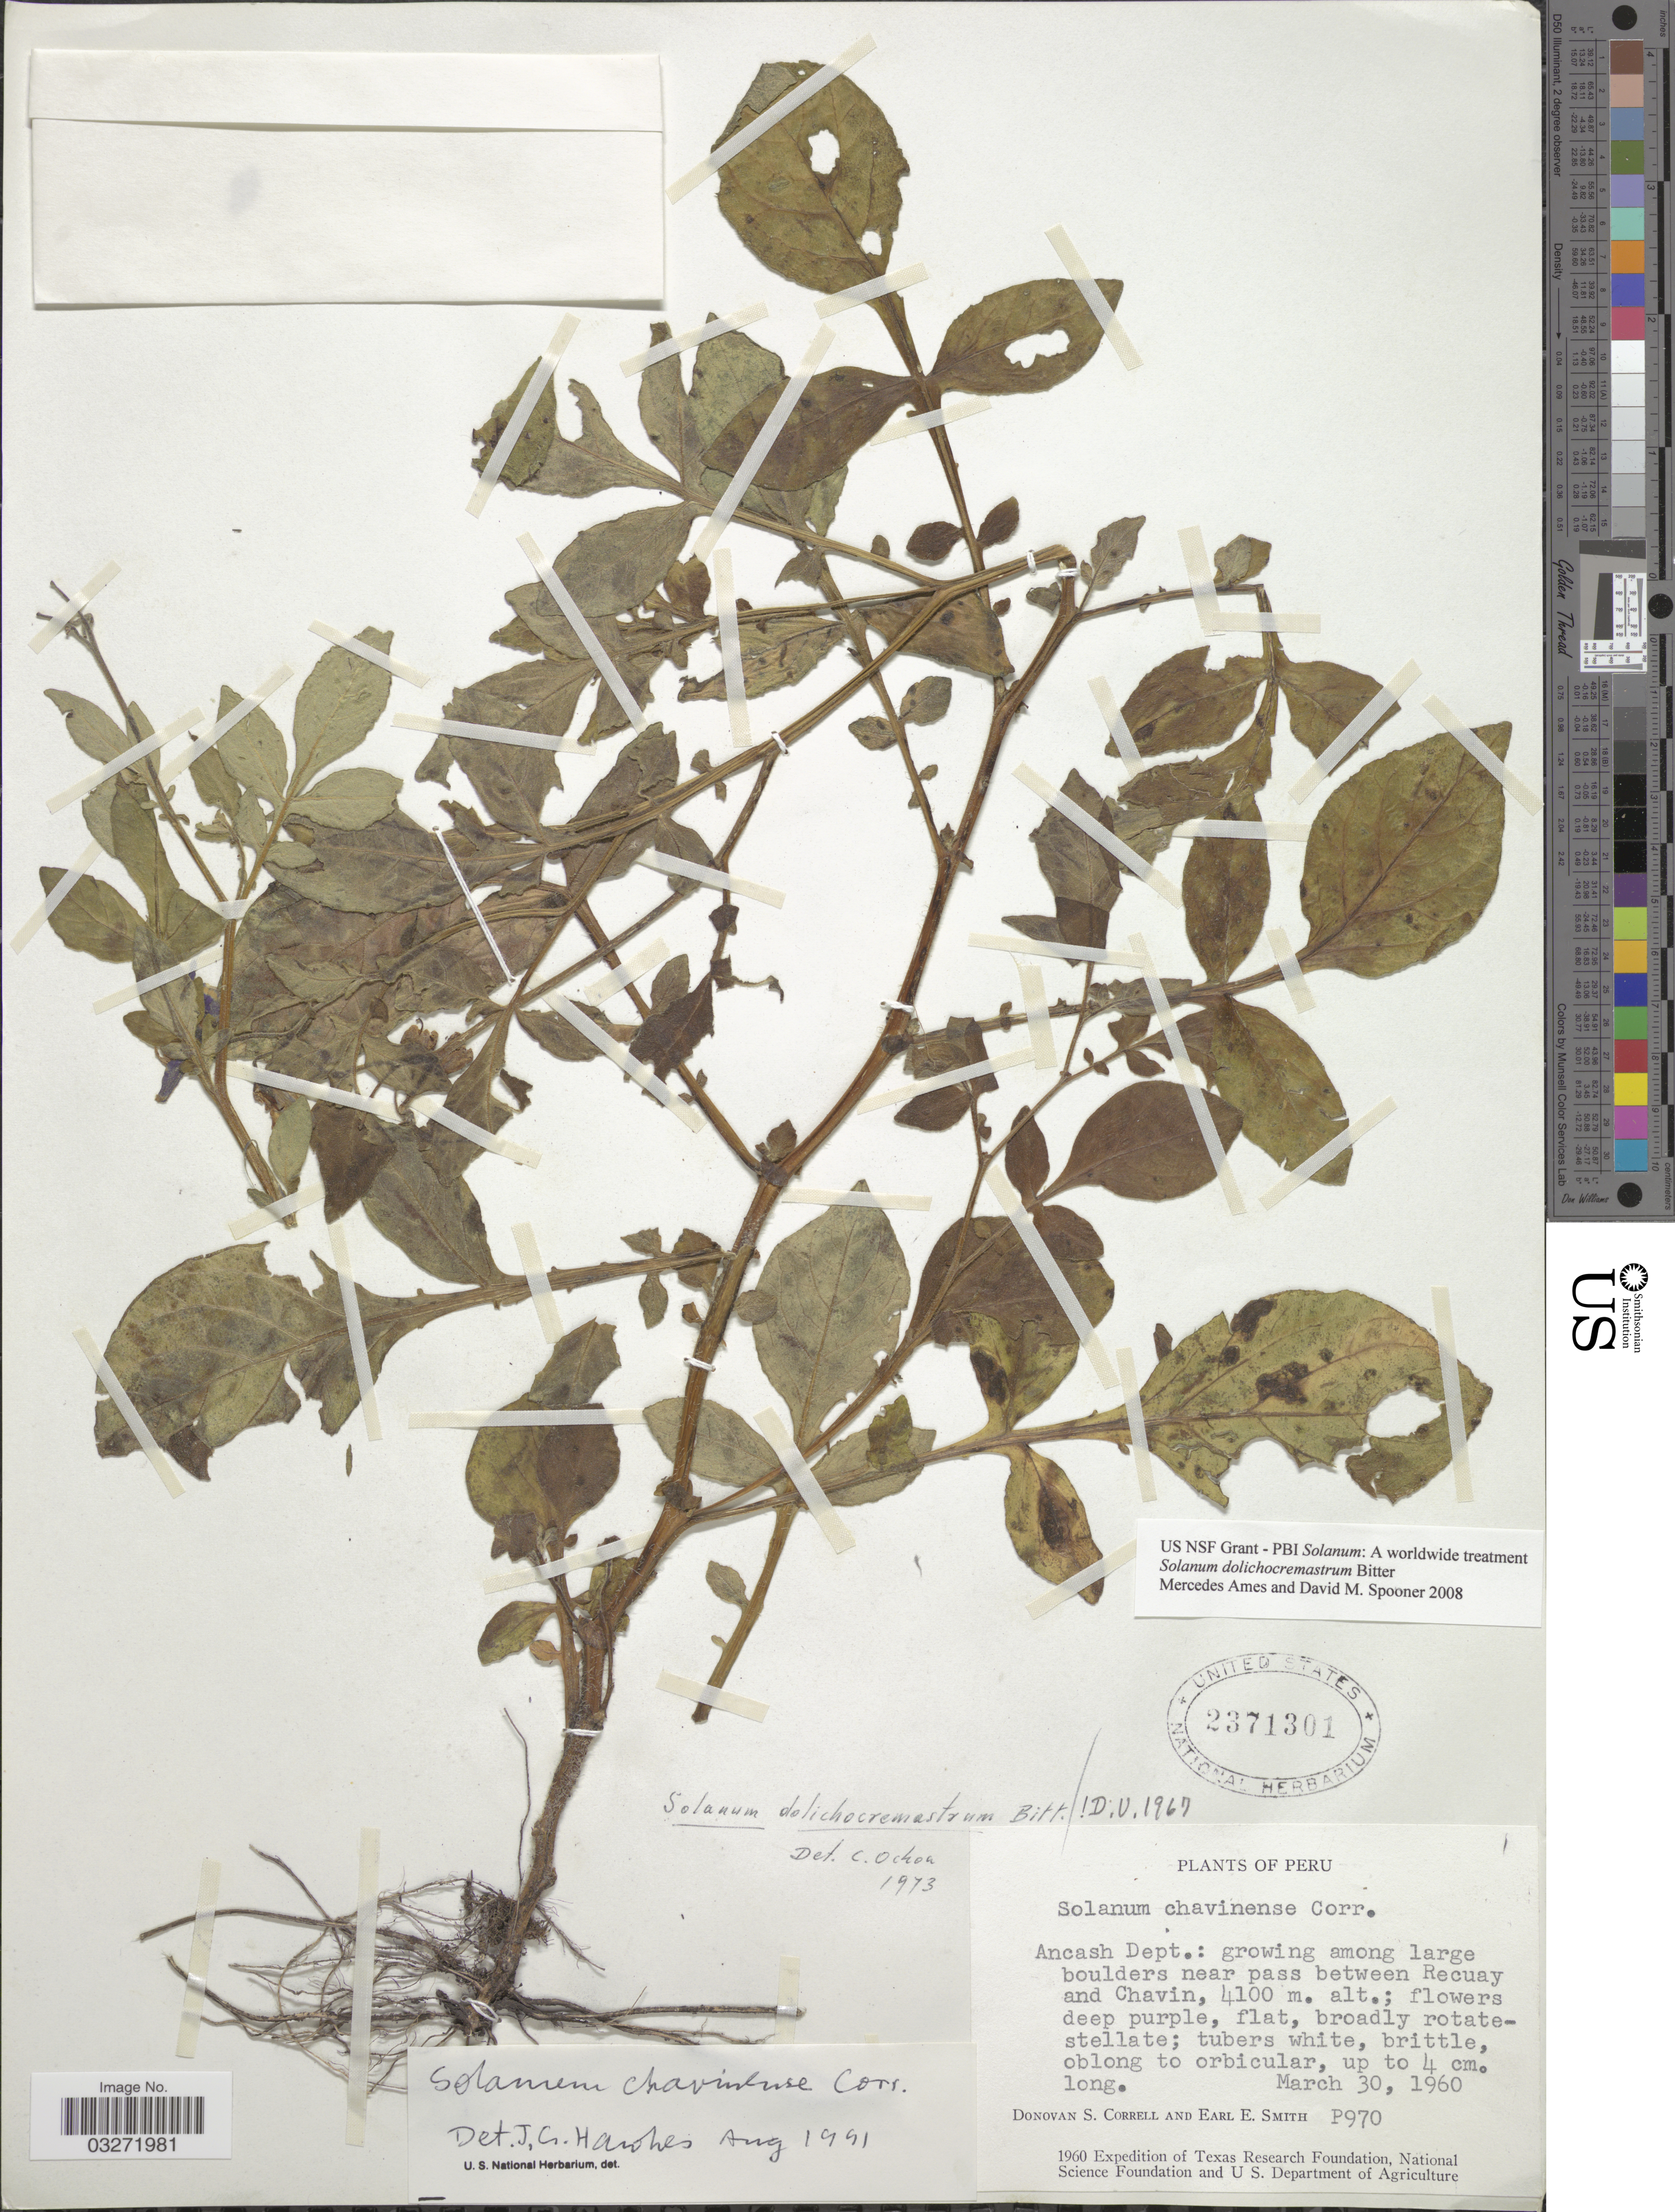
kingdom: Plantae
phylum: Tracheophyta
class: Magnoliopsida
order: Solanales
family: Solanaceae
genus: Solanum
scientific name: Solanum dolichocremastrum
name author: Bitter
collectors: D. S. Correll & E. E. Smith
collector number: P970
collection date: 1960-03-30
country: Peru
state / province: Ancash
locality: Ancash Dept.: growing among large boulders near pass between Recuay and Chavin.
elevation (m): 4100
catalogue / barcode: US 2371301